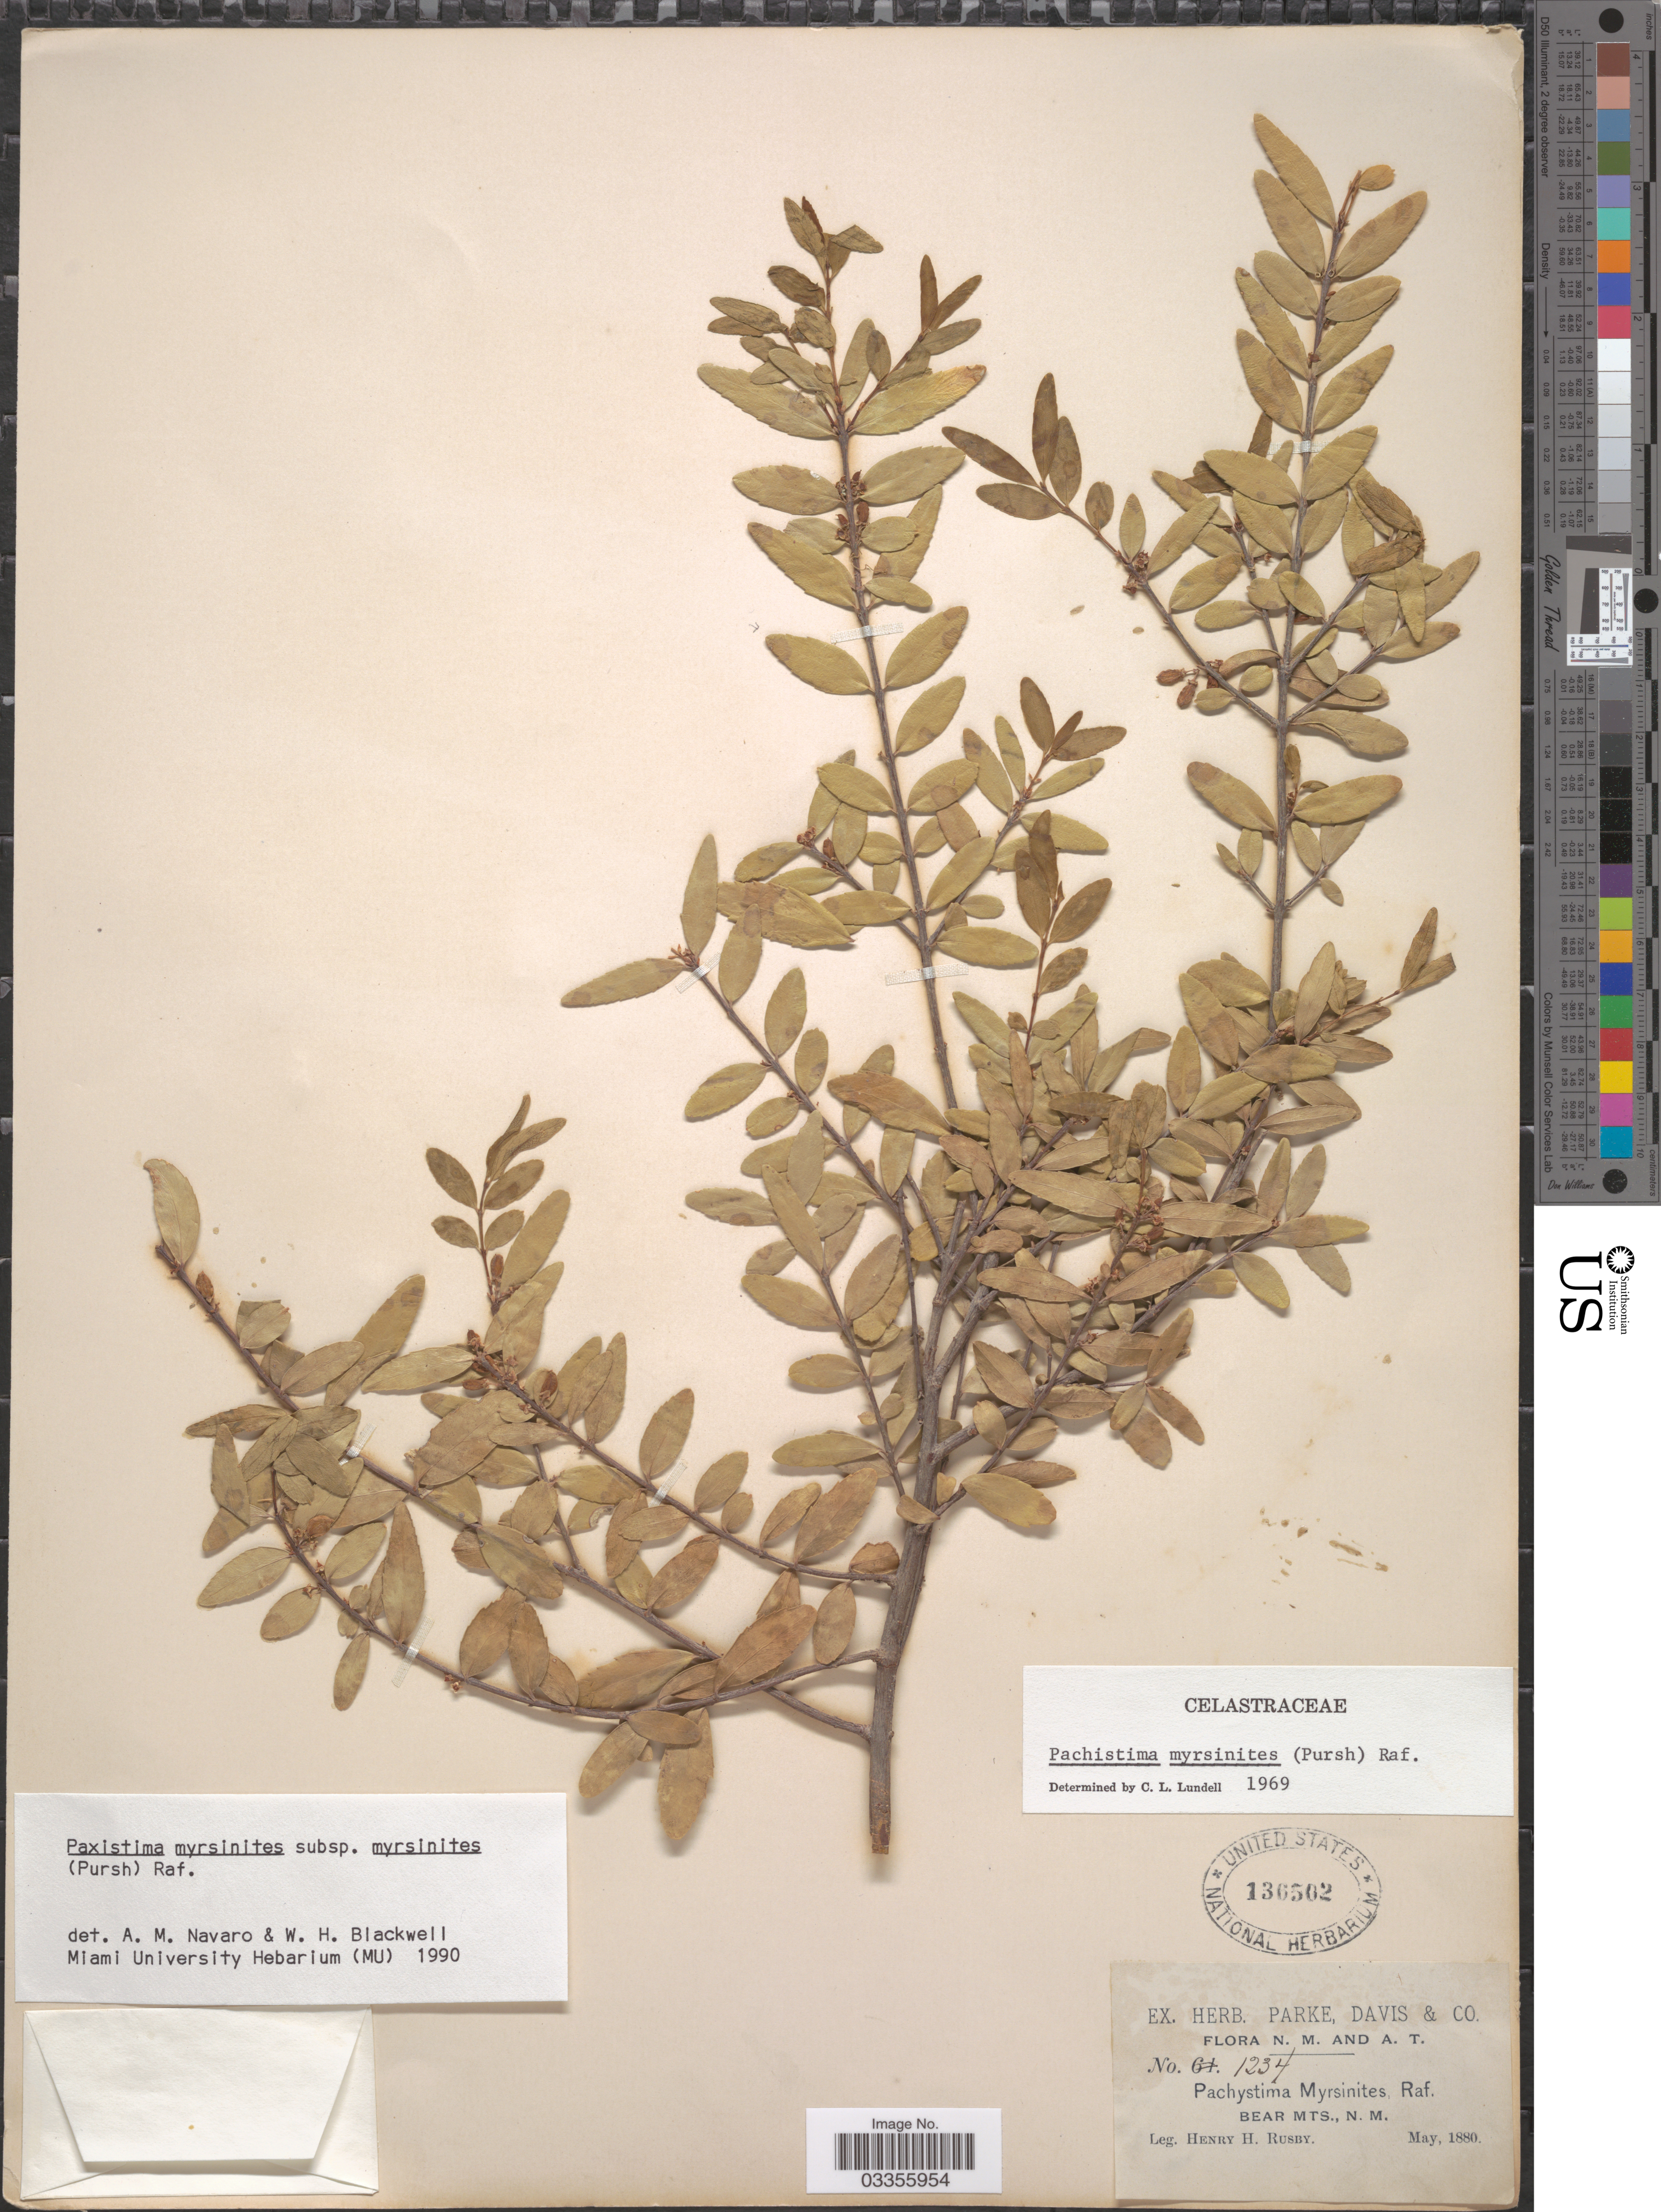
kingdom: Plantae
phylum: Tracheophyta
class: Magnoliopsida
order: Celastrales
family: Celastraceae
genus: Paxistima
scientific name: Paxistima myrsinites subsp. myrsinites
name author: (Pursh) Raf.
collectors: H. H. Rusby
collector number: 1234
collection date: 1880-05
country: United States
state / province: New Mexico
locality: Bear Mts.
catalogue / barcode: US 136502